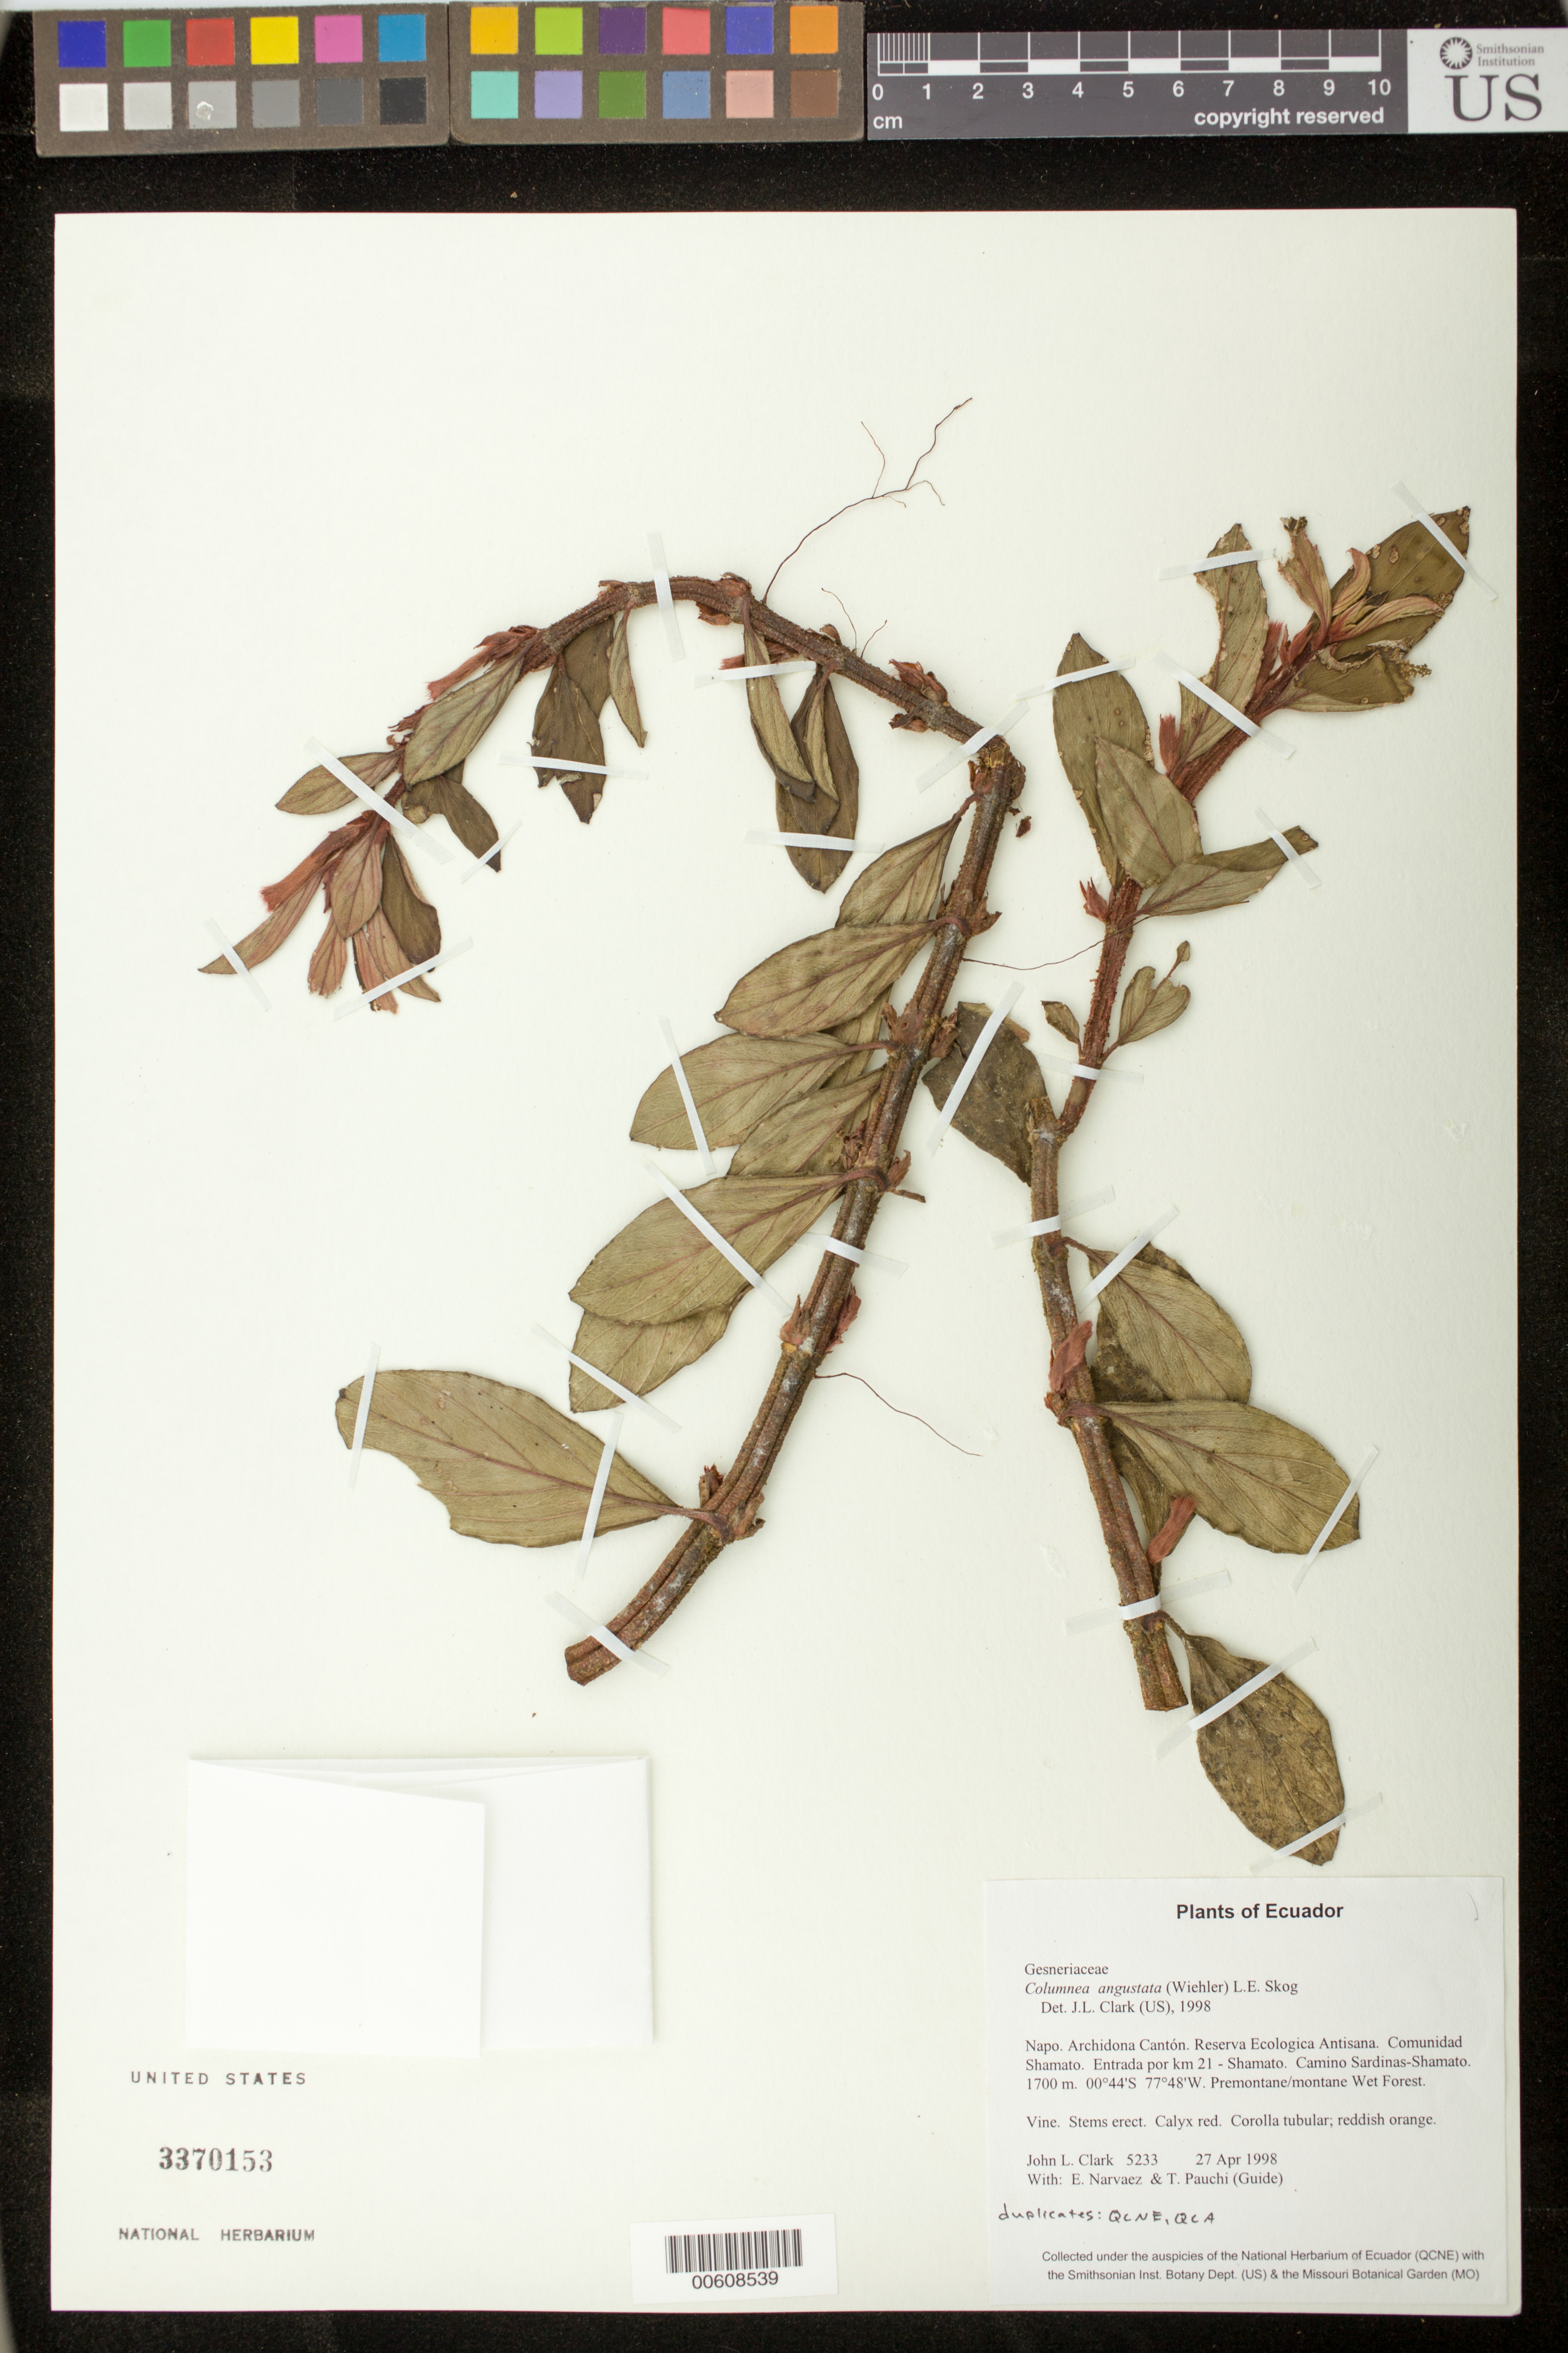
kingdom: Plantae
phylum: Tracheophyta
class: Magnoliopsida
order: Lamiales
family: Gesneriaceae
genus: Columnea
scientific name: Columnea angustata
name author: (Wiehler) L.E. Skog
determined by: Clark, J. L., (SEL), The Marie Selby Botanical Garden (UNITED STATES)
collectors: J. L. Clark, E. Narváez & T. Pauchi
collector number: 5233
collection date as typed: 27 Apr 1998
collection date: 1998-04-27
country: Ecuador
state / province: Napo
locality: Archidona Cantón. Reserva Ecologica Antisana. Comunidad Shamato. Entrada por km 21 - Shamato. Camino Sardinas-Shamato.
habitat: Premontane/montane Wet Forest.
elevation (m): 1700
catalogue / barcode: US 3370153